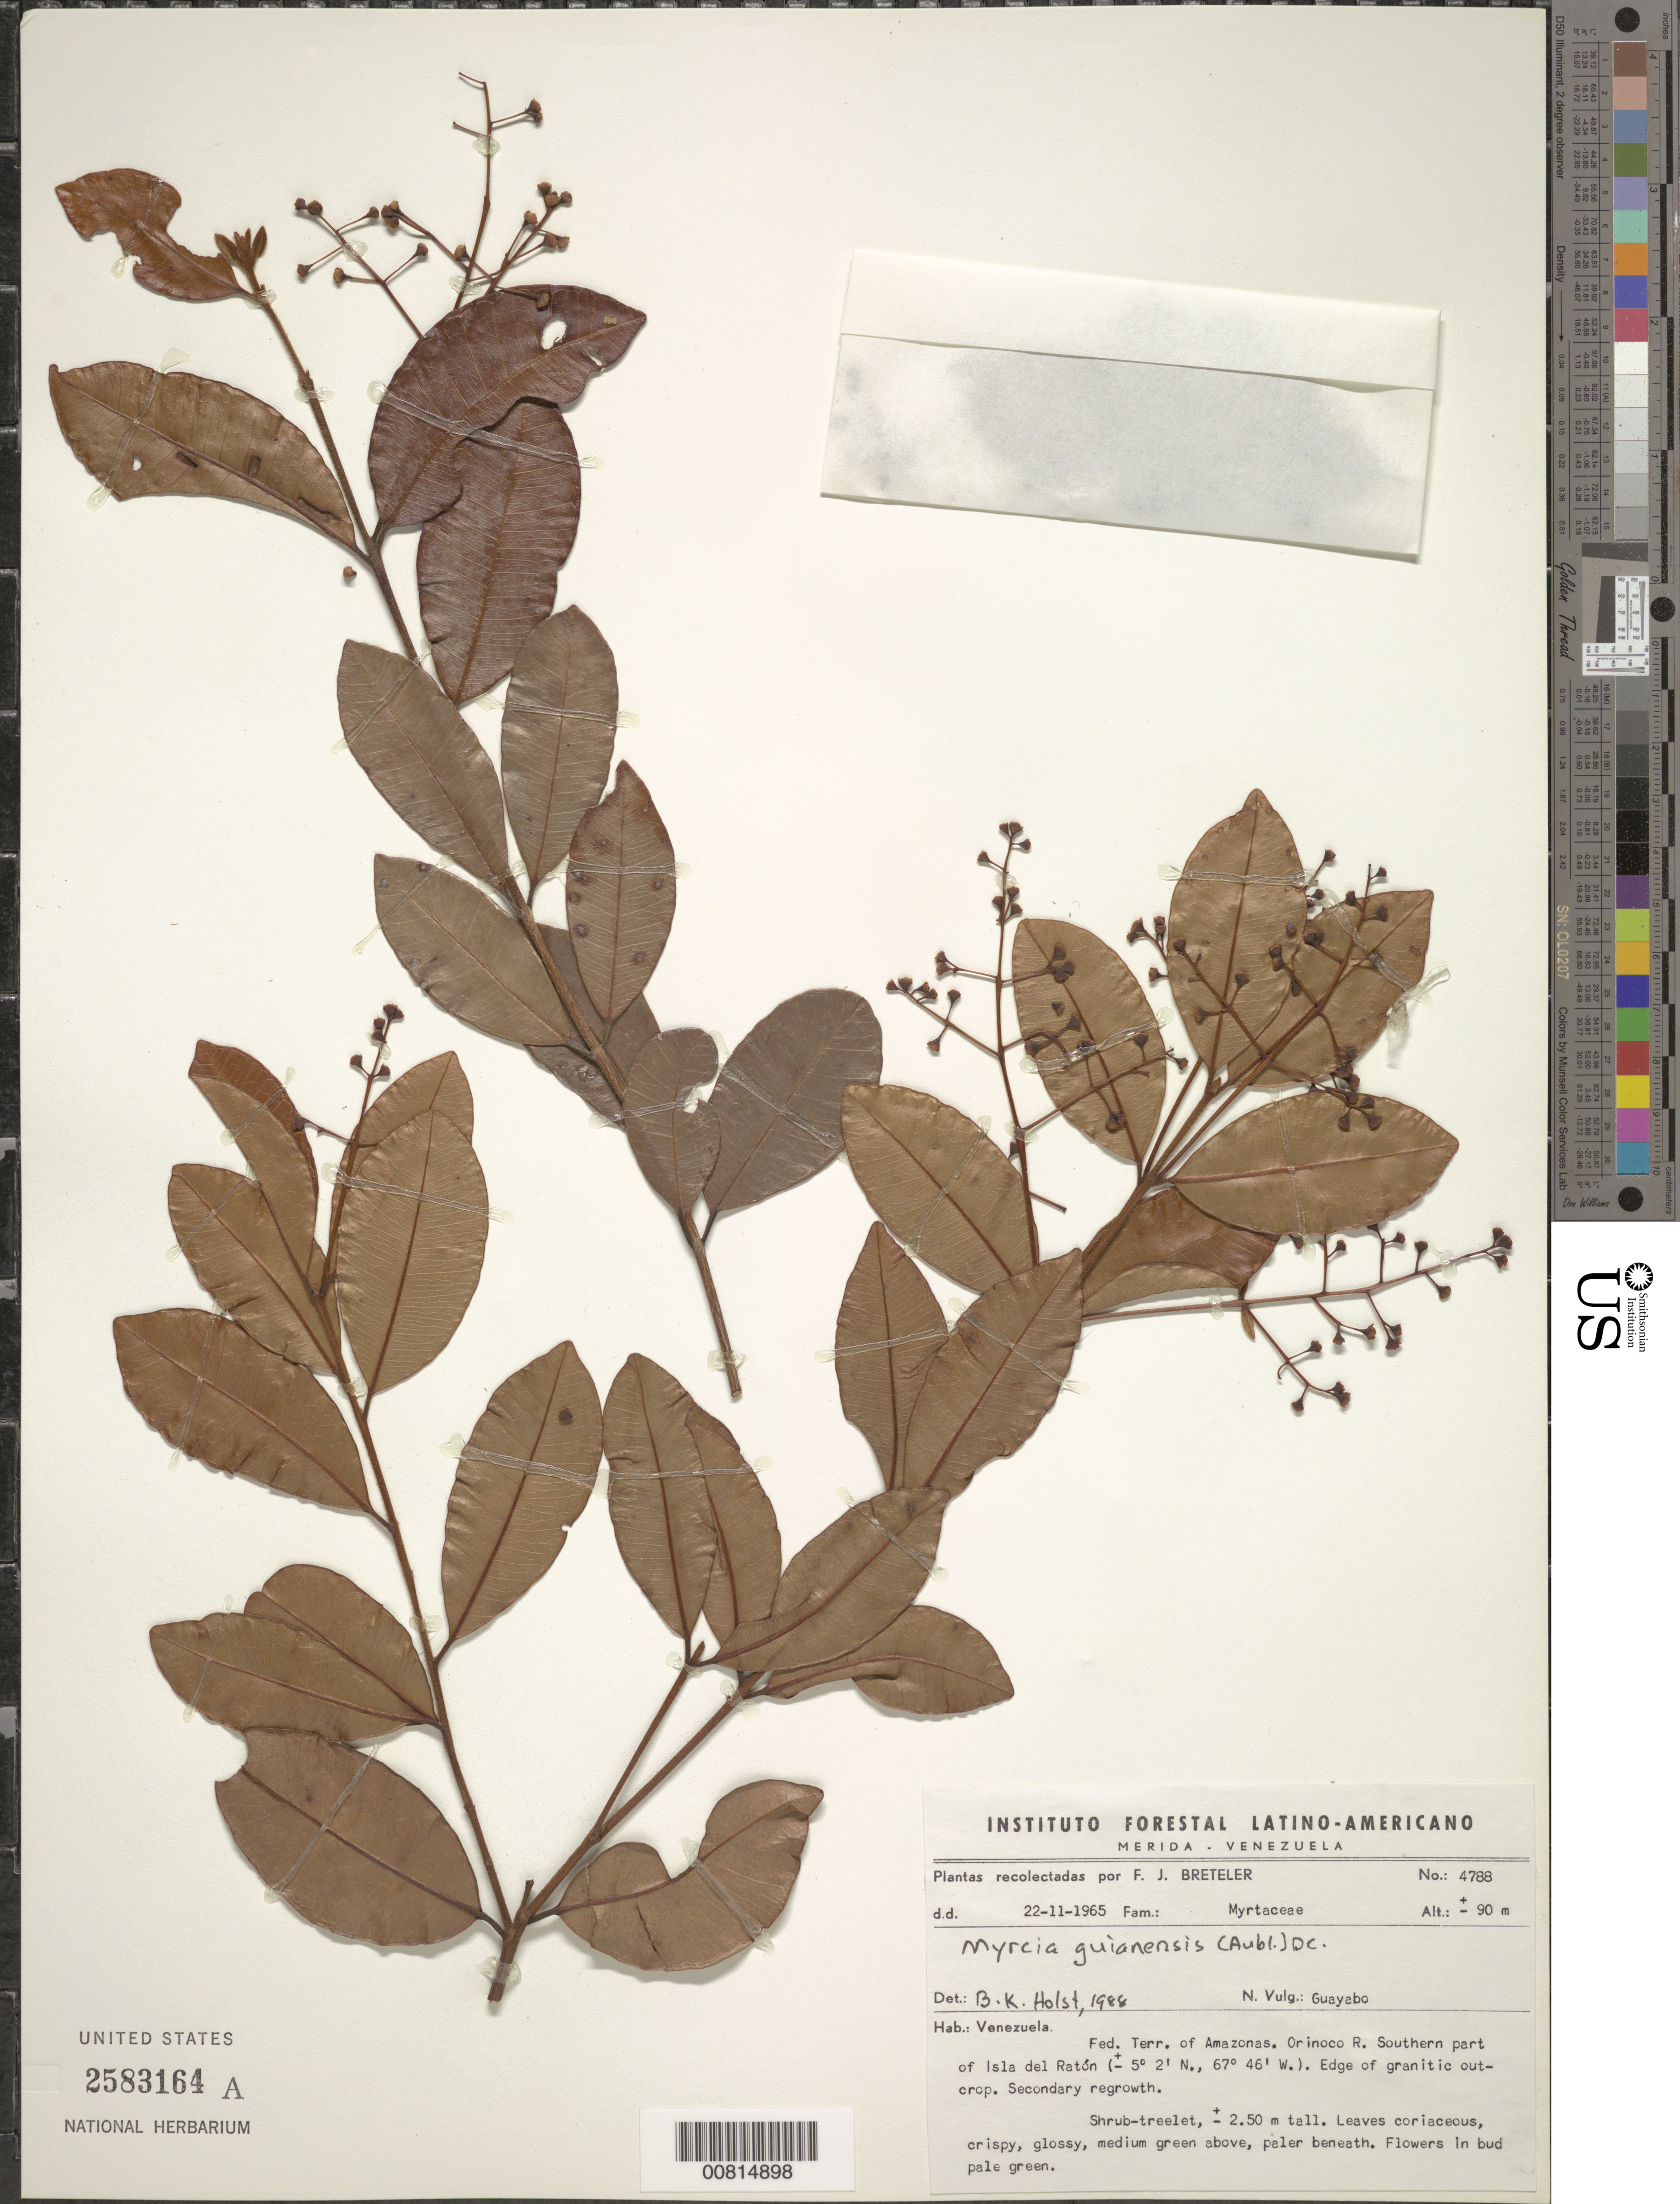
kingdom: Plantae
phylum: Tracheophyta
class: Magnoliopsida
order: Myrtales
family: Myrtaceae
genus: Myrcia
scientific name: Myrcia guianensis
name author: (Aubl.) DC.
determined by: Holst, Bruce K.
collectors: F. J. Breteler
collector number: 4788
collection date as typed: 22-Nov-65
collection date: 1965-11-22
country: Venezuela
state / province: Amazonas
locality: Orinoco R., southern part of Isla del Ratón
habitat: Edge of granitic outcrop. secondary regrowth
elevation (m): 90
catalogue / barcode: US 2583164A